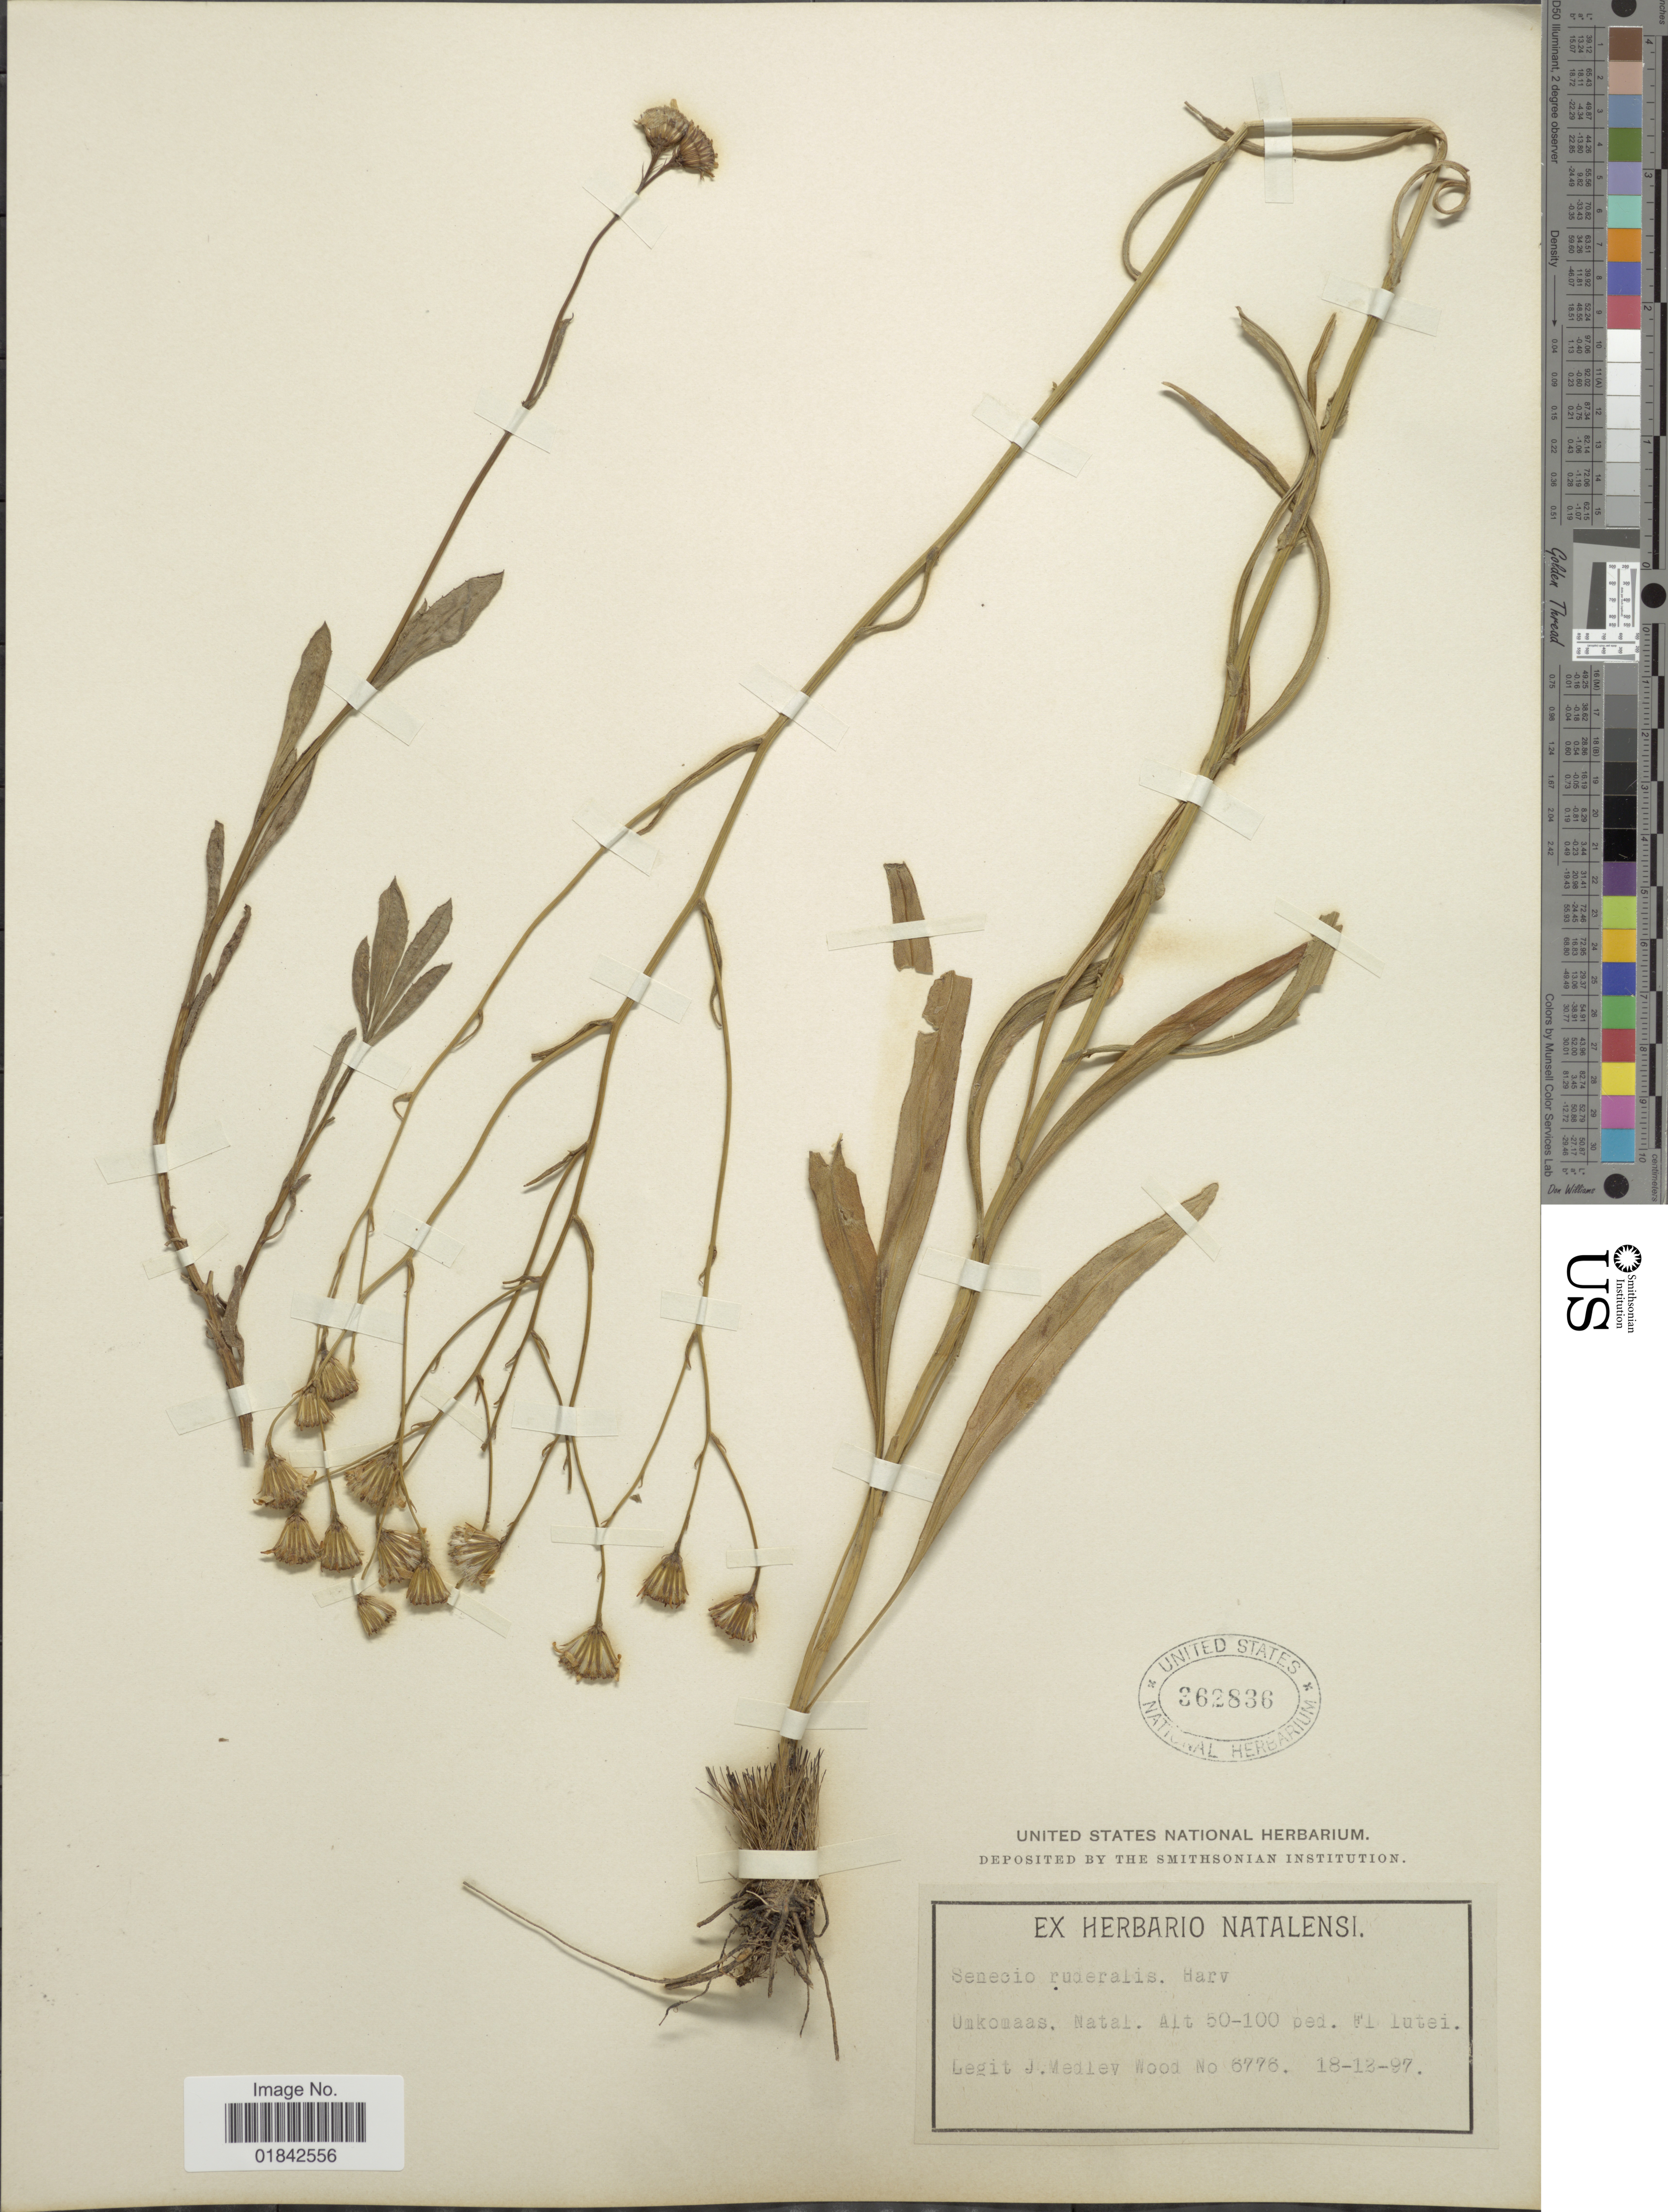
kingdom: Plantae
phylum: Tracheophyta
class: Magnoliopsida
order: Asterales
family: Asteraceae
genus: Senecio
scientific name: Senecio ruderalis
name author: Harv.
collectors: J. Medley Wood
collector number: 6776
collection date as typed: Transcribed d/m/y: 18/12/97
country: South Africa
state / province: KwaZulu-Natal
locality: Umkomaas, Natal, Fl lutei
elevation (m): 15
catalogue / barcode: US 362836